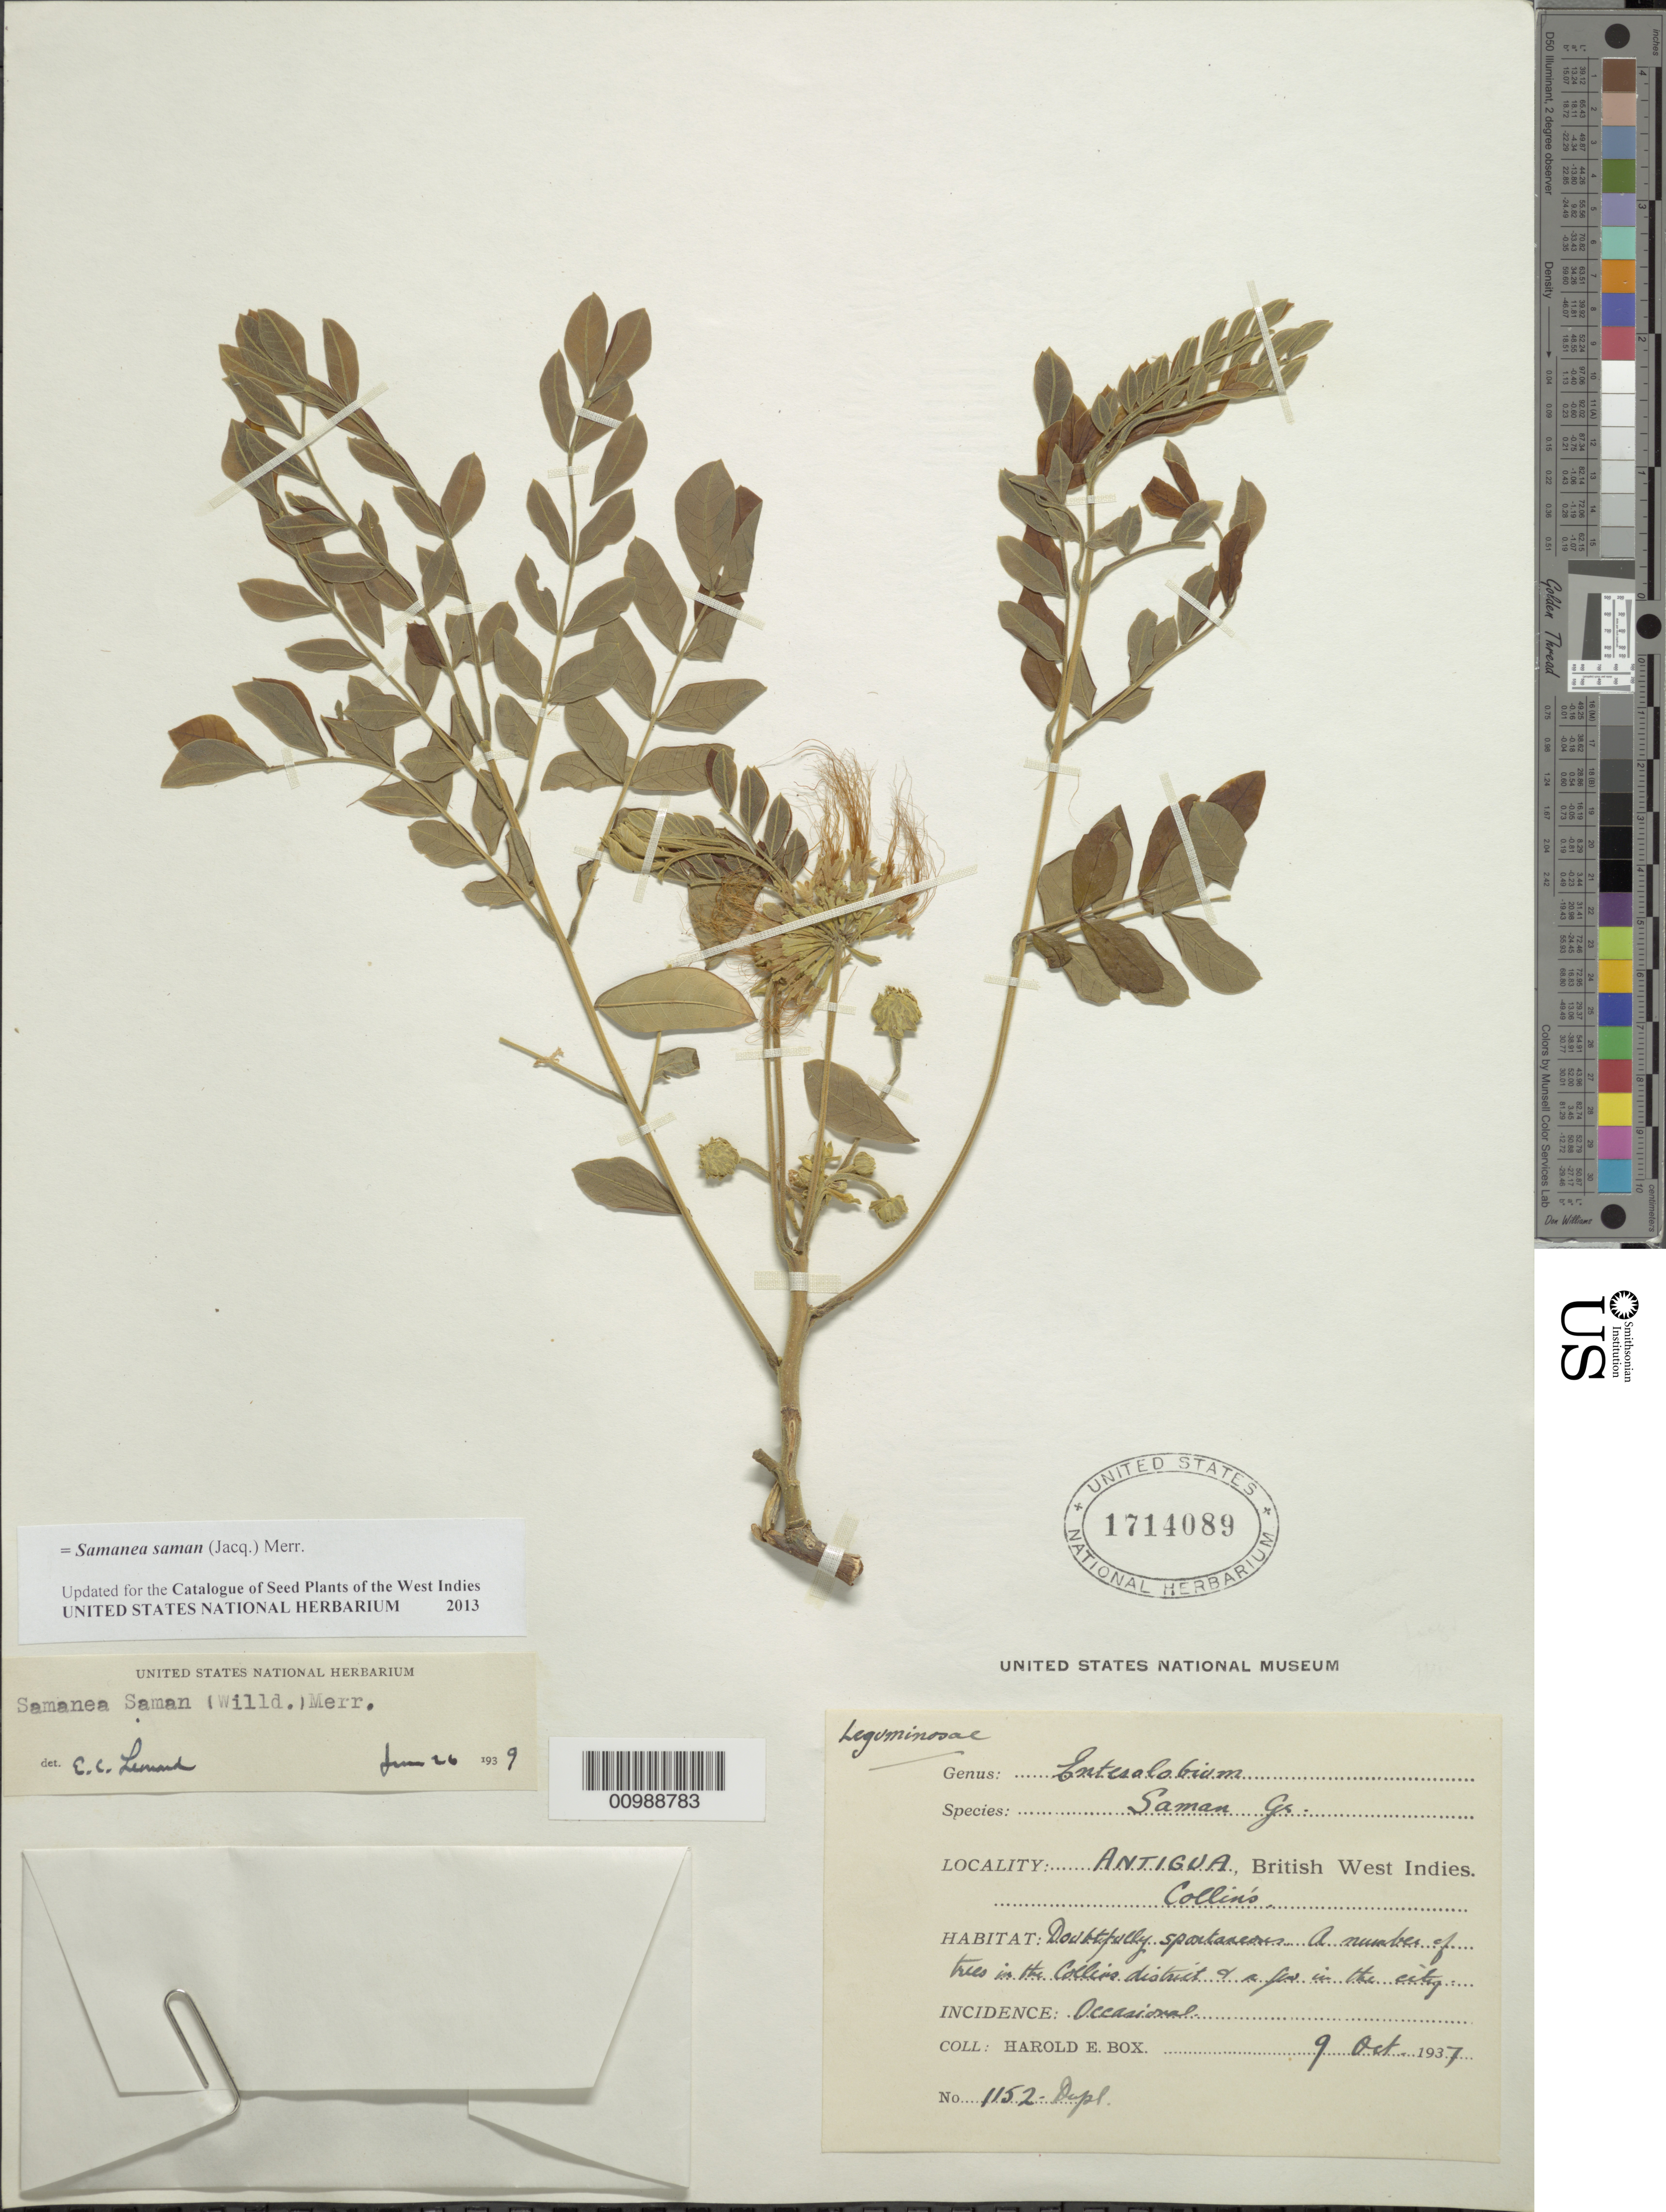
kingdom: Plantae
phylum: Tracheophyta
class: Magnoliopsida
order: Fabales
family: Fabaceae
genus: Samanea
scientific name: Samanea saman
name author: (Jacq.) Merr.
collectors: H. E. Box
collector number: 1152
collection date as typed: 09 Oct 1937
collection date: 1937-10-09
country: Antigua and Barbuda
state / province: Saint Philip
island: Antigua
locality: Collins District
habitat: Doubtfully spontaneous. Occasional.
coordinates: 0 N, 0 E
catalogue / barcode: US 1714089